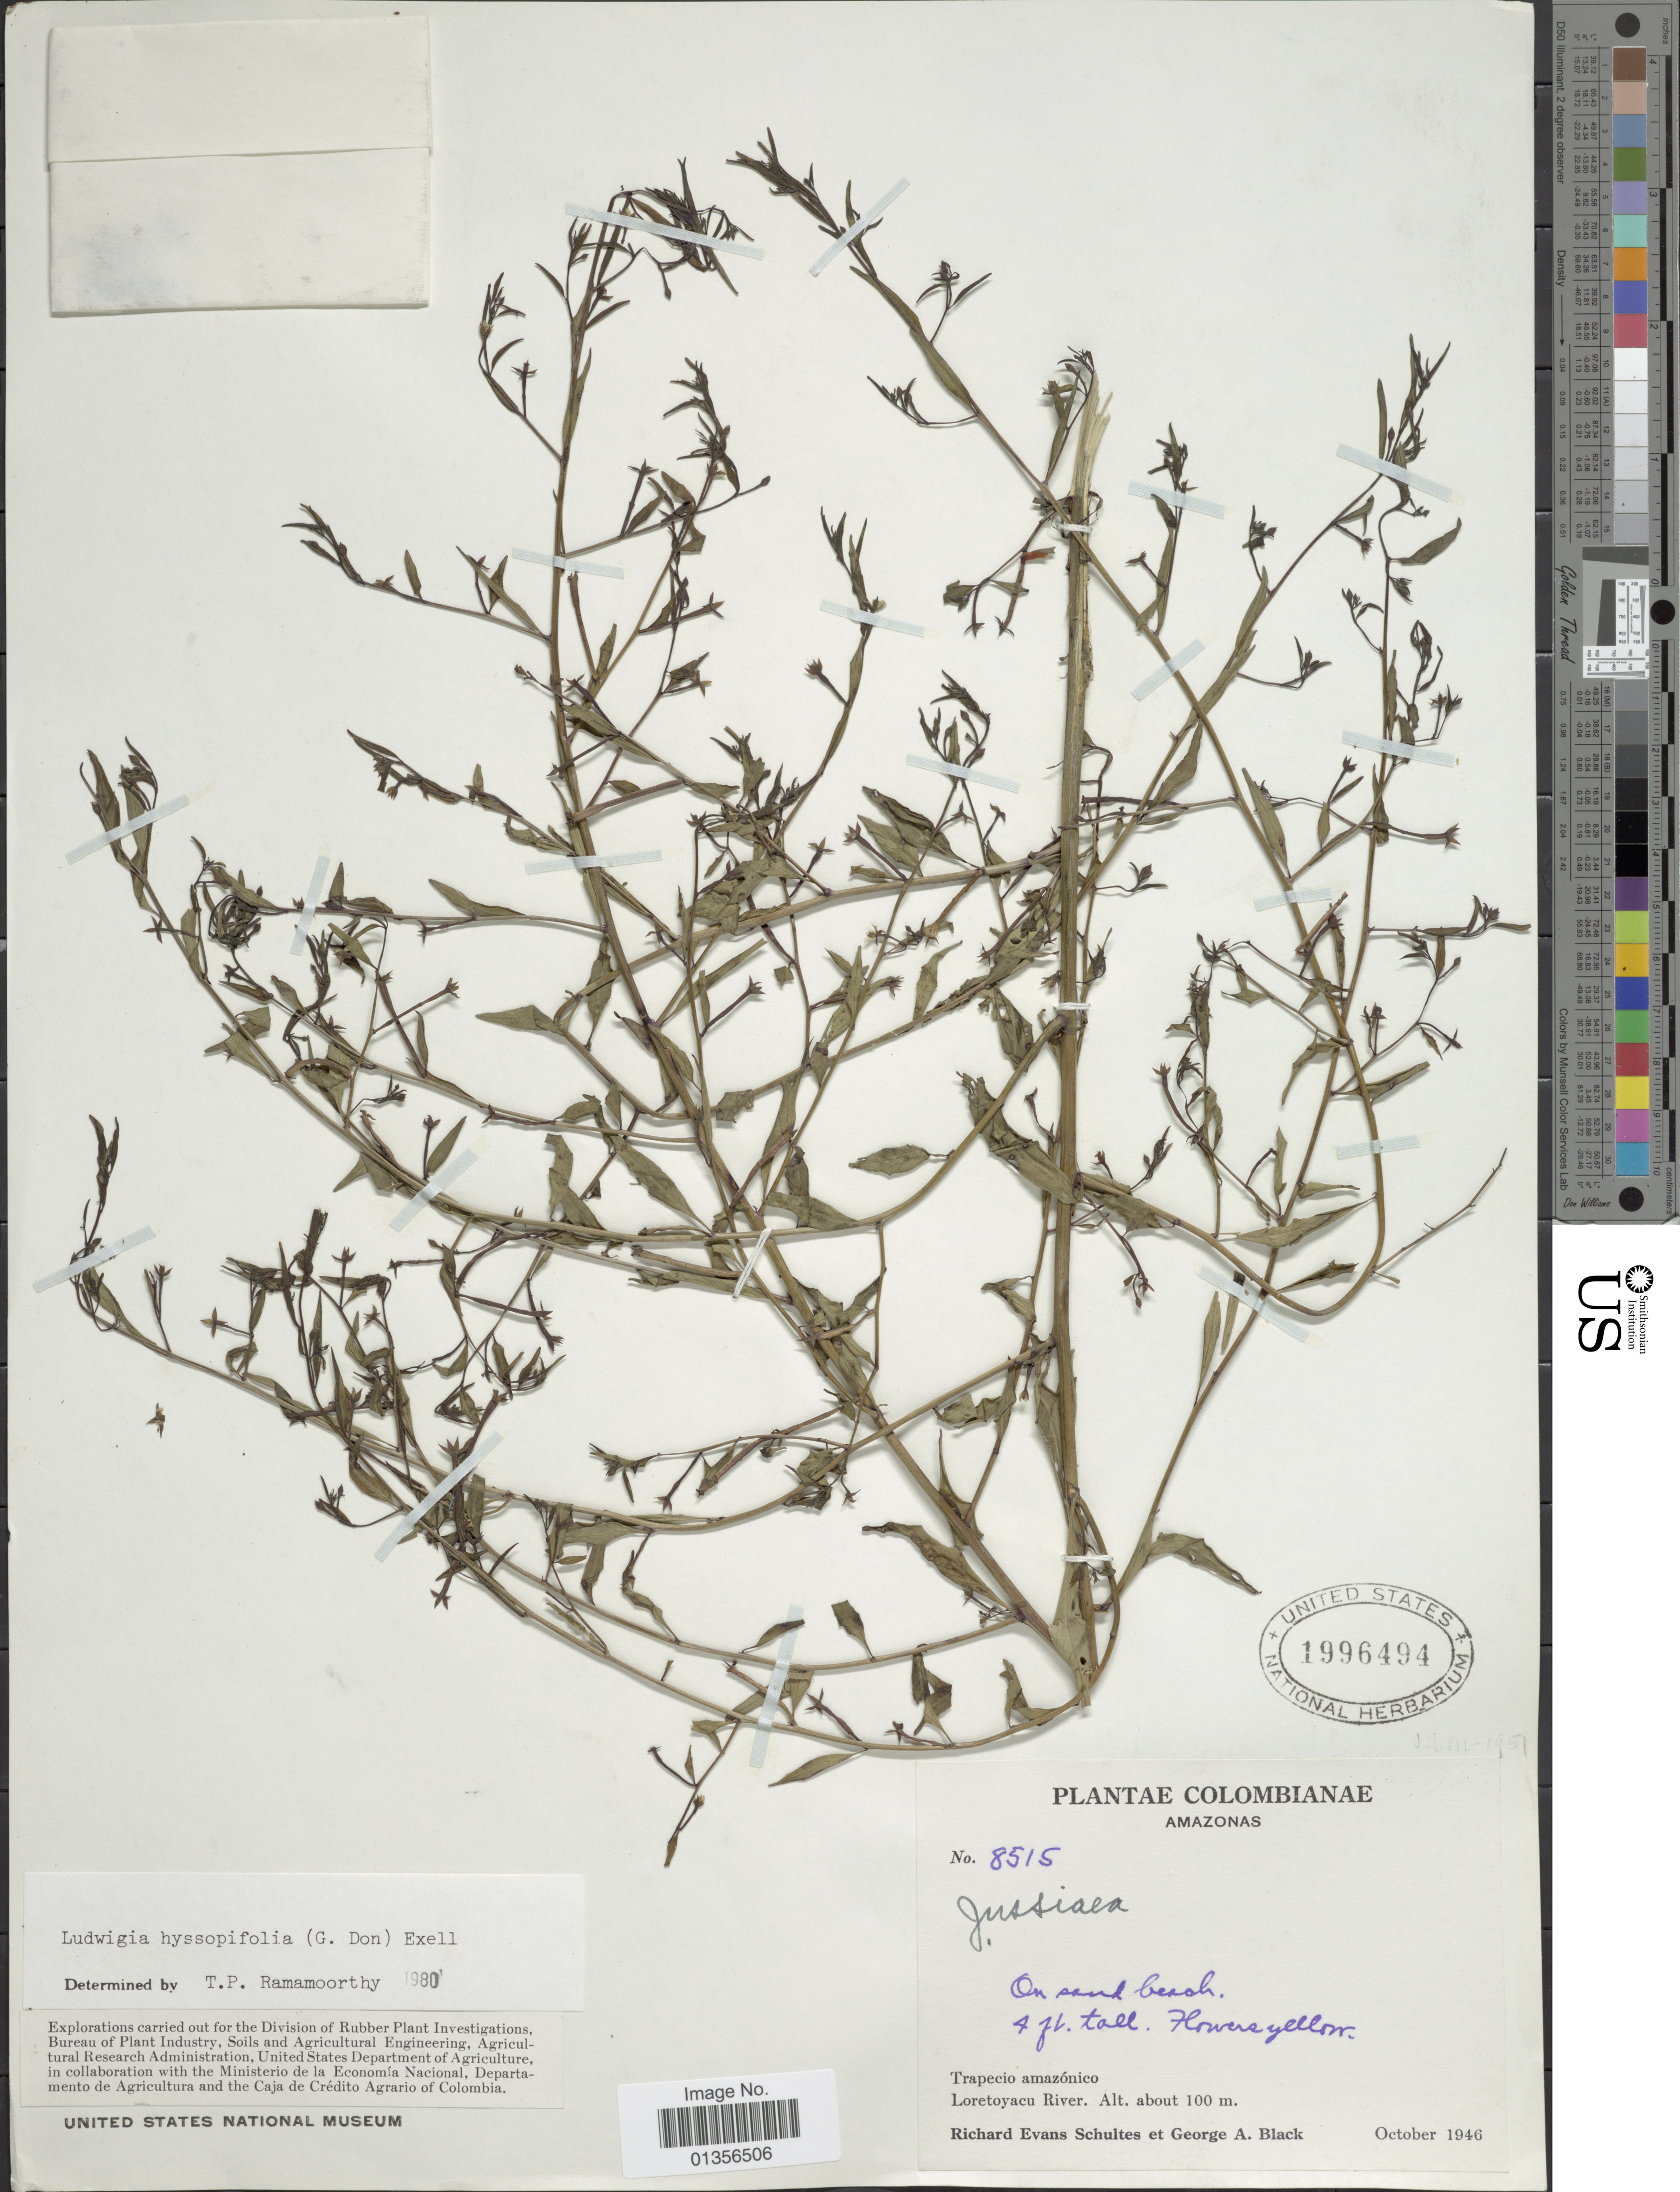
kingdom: Plantae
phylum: Tracheophyta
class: Magnoliopsida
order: Myrtales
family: Onagraceae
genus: Ludwigia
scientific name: Ludwigia hyssopifolia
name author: (G. Don) Exell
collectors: R. E. Schultes & G. A. Black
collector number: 8515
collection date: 1946-10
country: Colombia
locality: Amazonas, Trapecio amazónico, Loretoyacu River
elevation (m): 100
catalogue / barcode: US 1996494